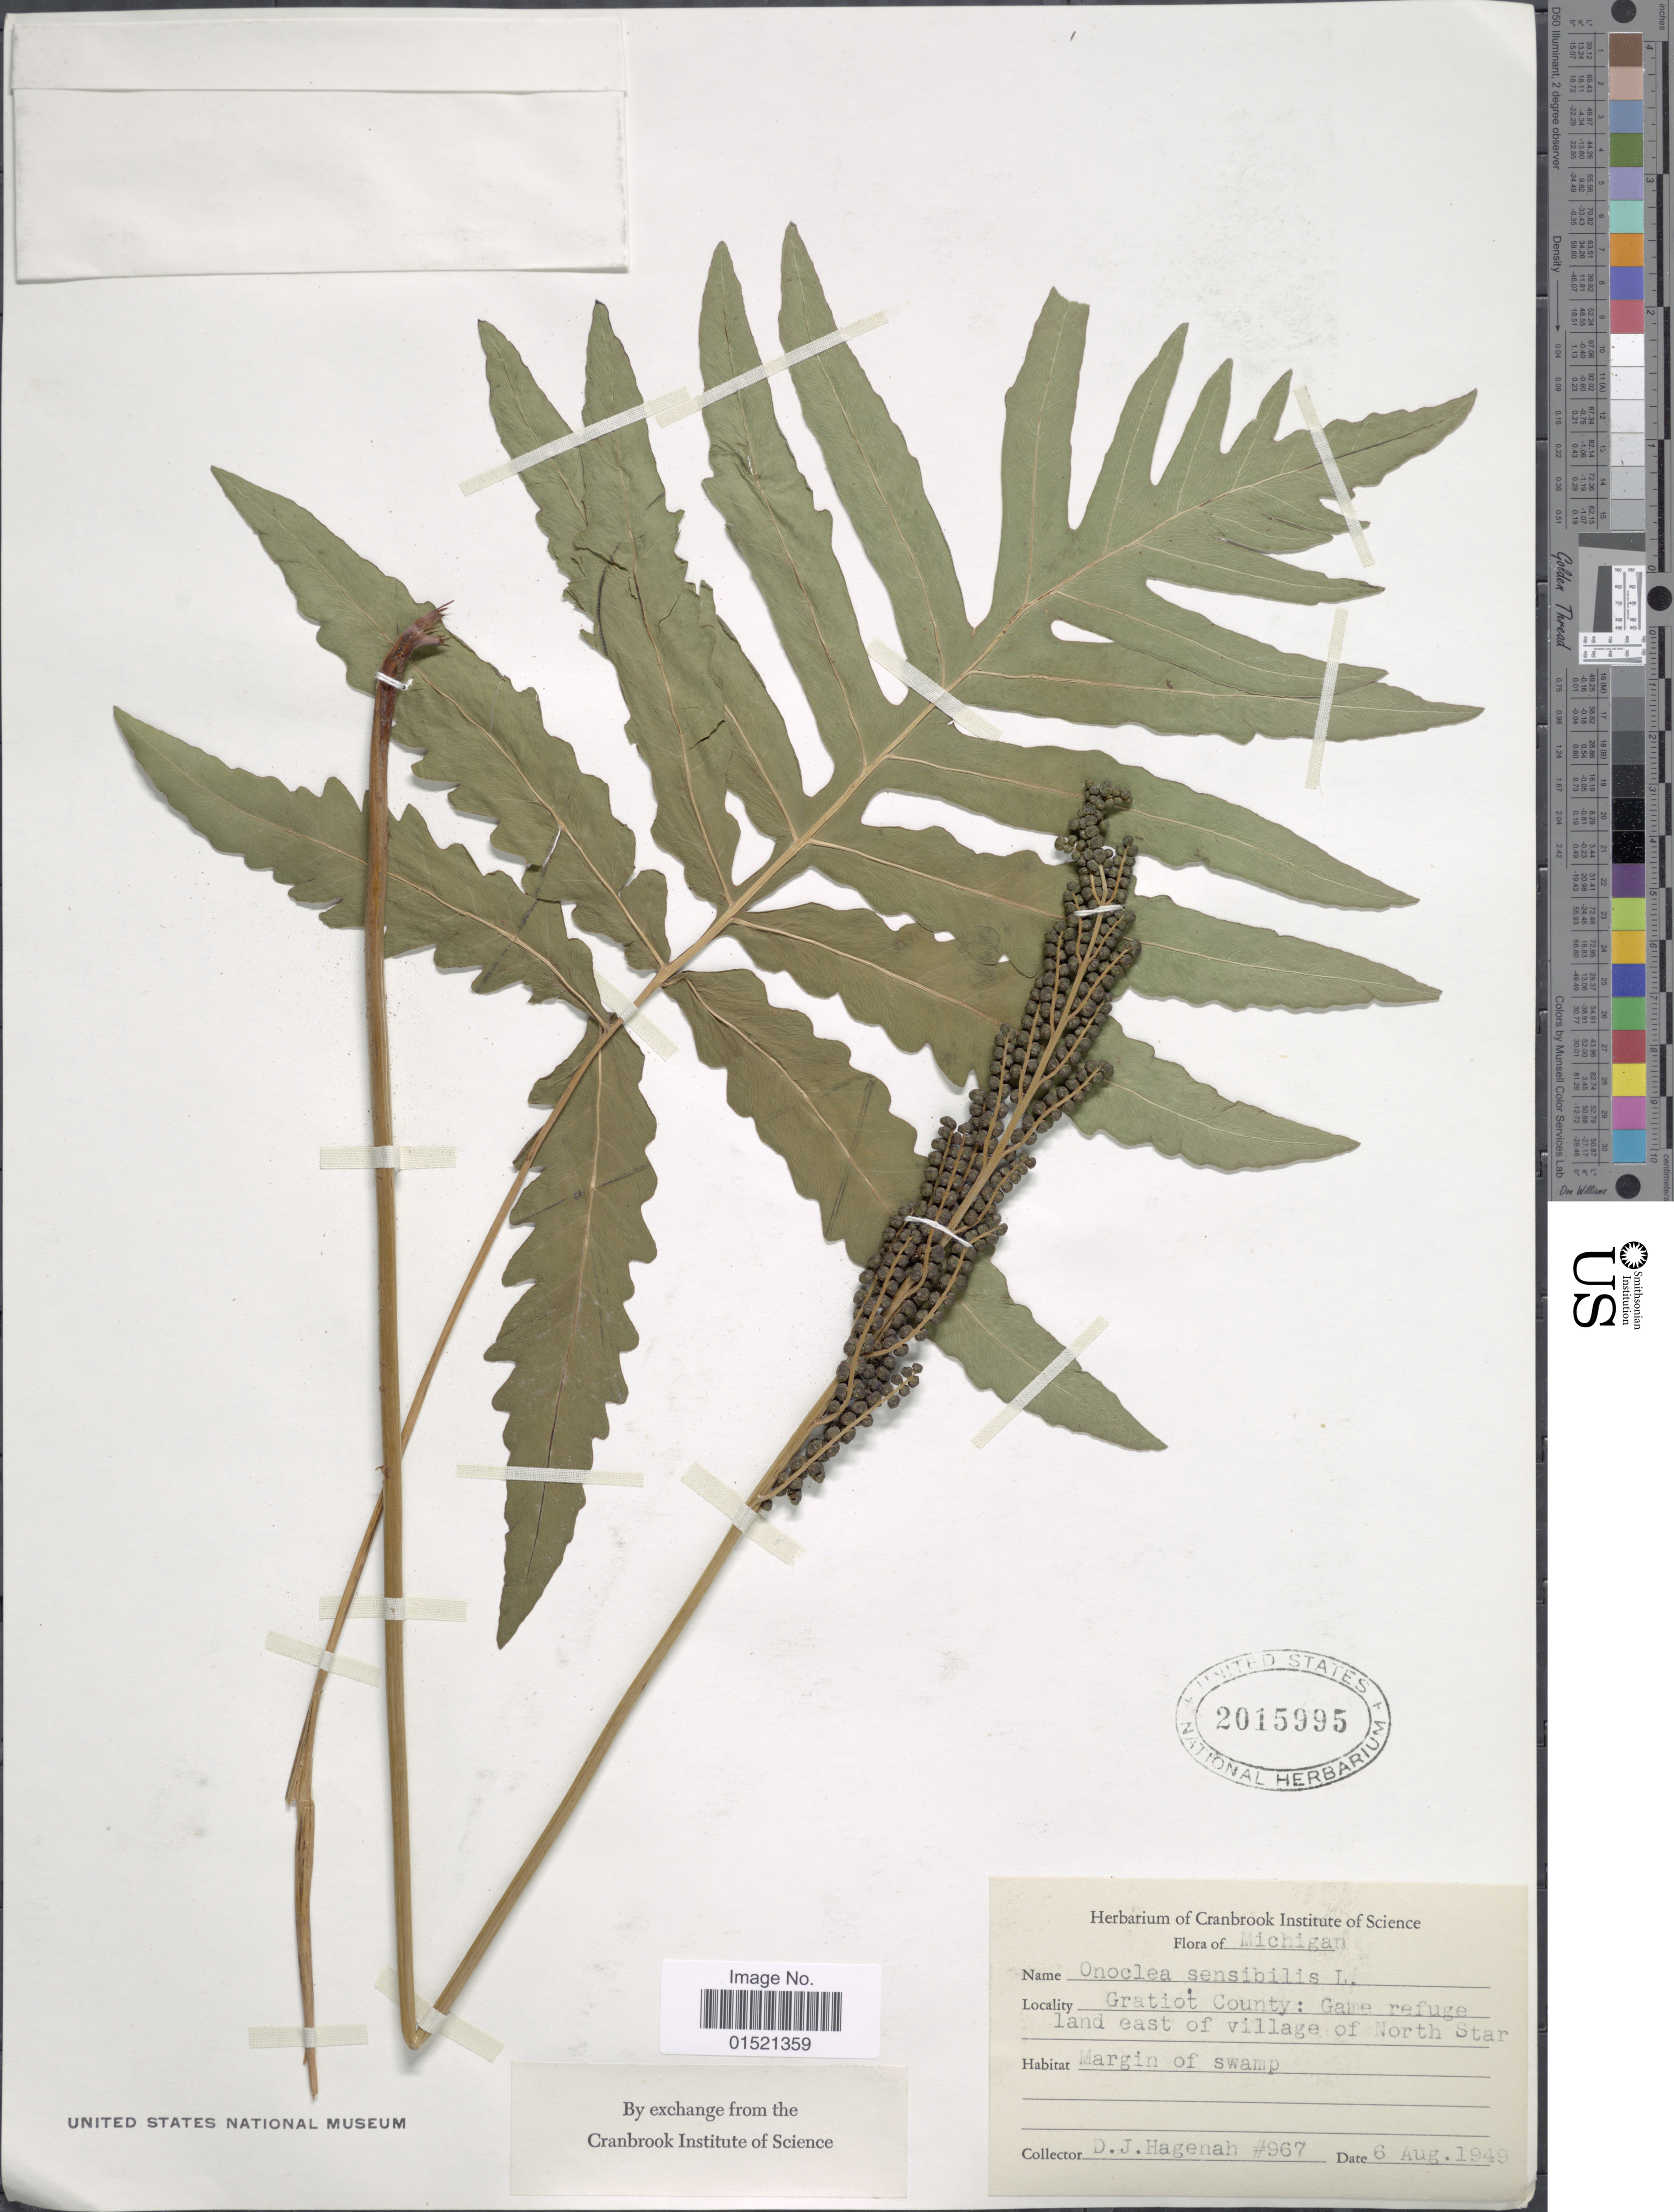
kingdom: Plantae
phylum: Tracheophyta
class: Polypodiopsida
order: Polypodiales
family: Onocleaceae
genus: Onoclea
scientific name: Onoclea sensibilis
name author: L.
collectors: D. Hagenah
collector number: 967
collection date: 1949-08-06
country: United States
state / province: Michigan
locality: Gratiot County: Game refuge land east of village of North Star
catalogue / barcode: US 2015995